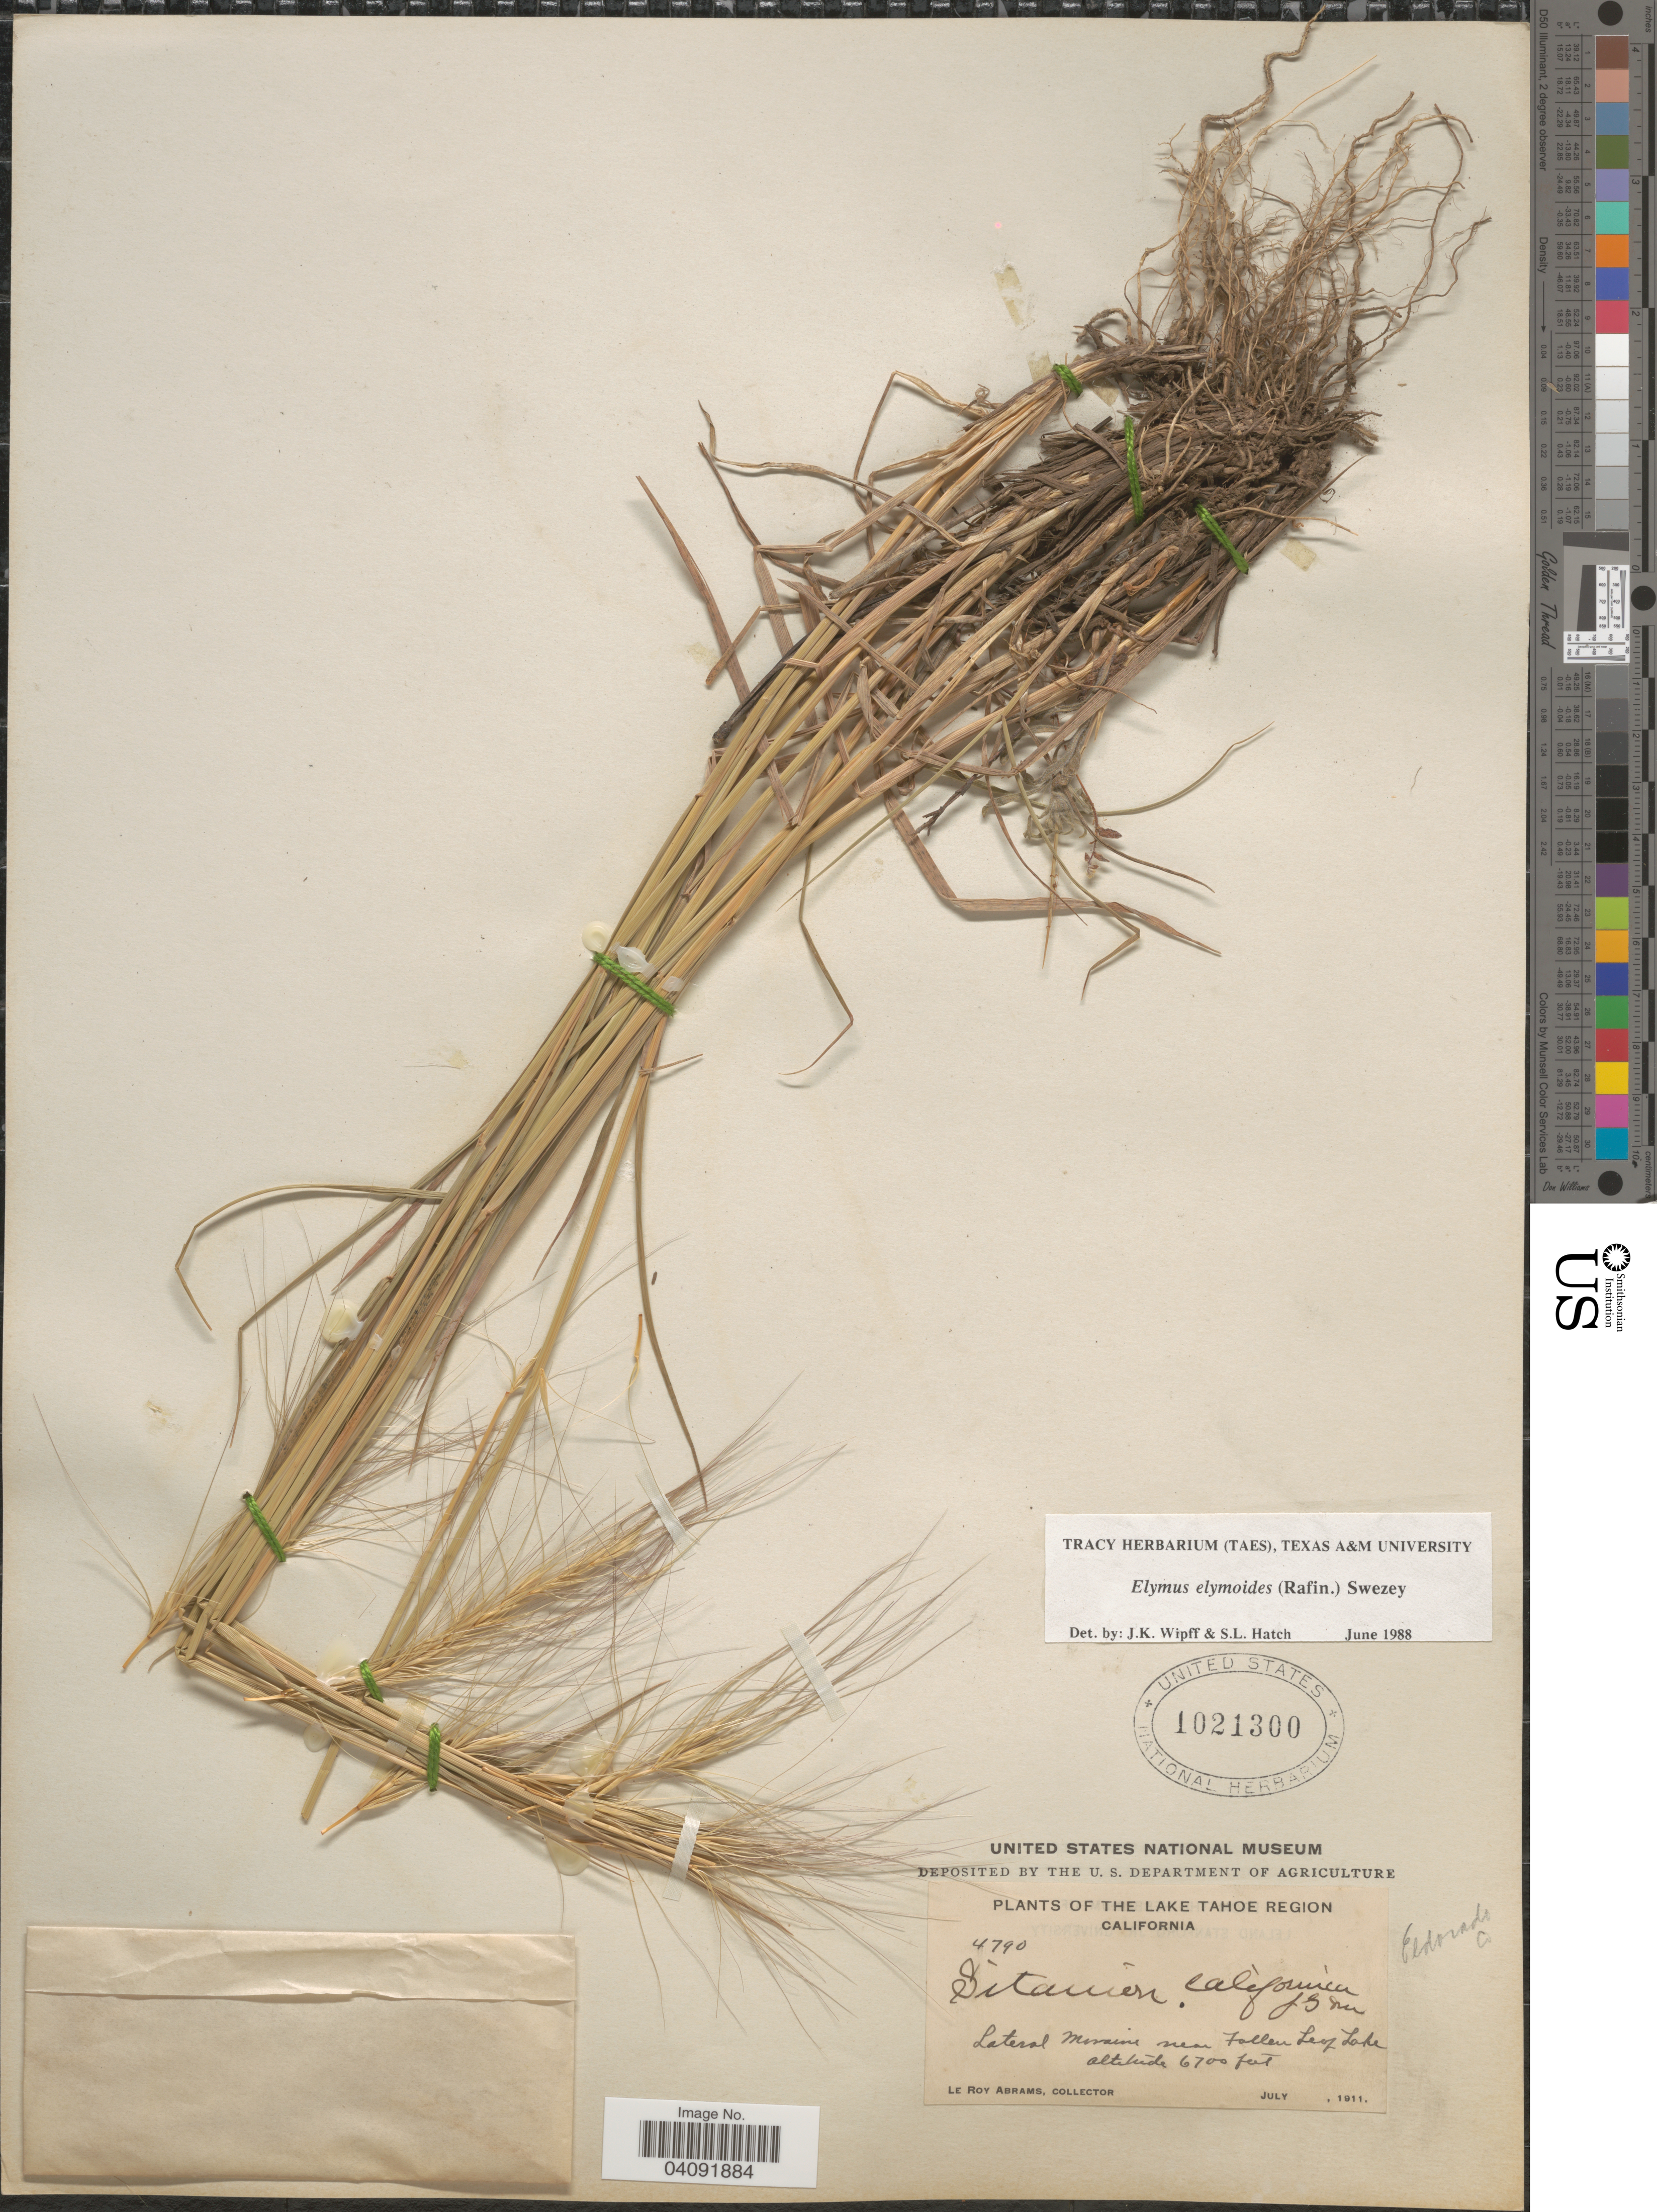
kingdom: Plantae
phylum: Tracheophyta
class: Liliopsida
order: Poales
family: Poaceae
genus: Elymus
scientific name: Elymus elymoides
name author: (Raf.) Swezey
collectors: L. Abrams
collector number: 4790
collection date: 1911-07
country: United States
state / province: California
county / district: El Dorado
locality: Lake Tahoe Region. Eldorado Co. Lateral Moraine near Fallen Leaf Lake.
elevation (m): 2042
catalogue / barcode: US 1021300